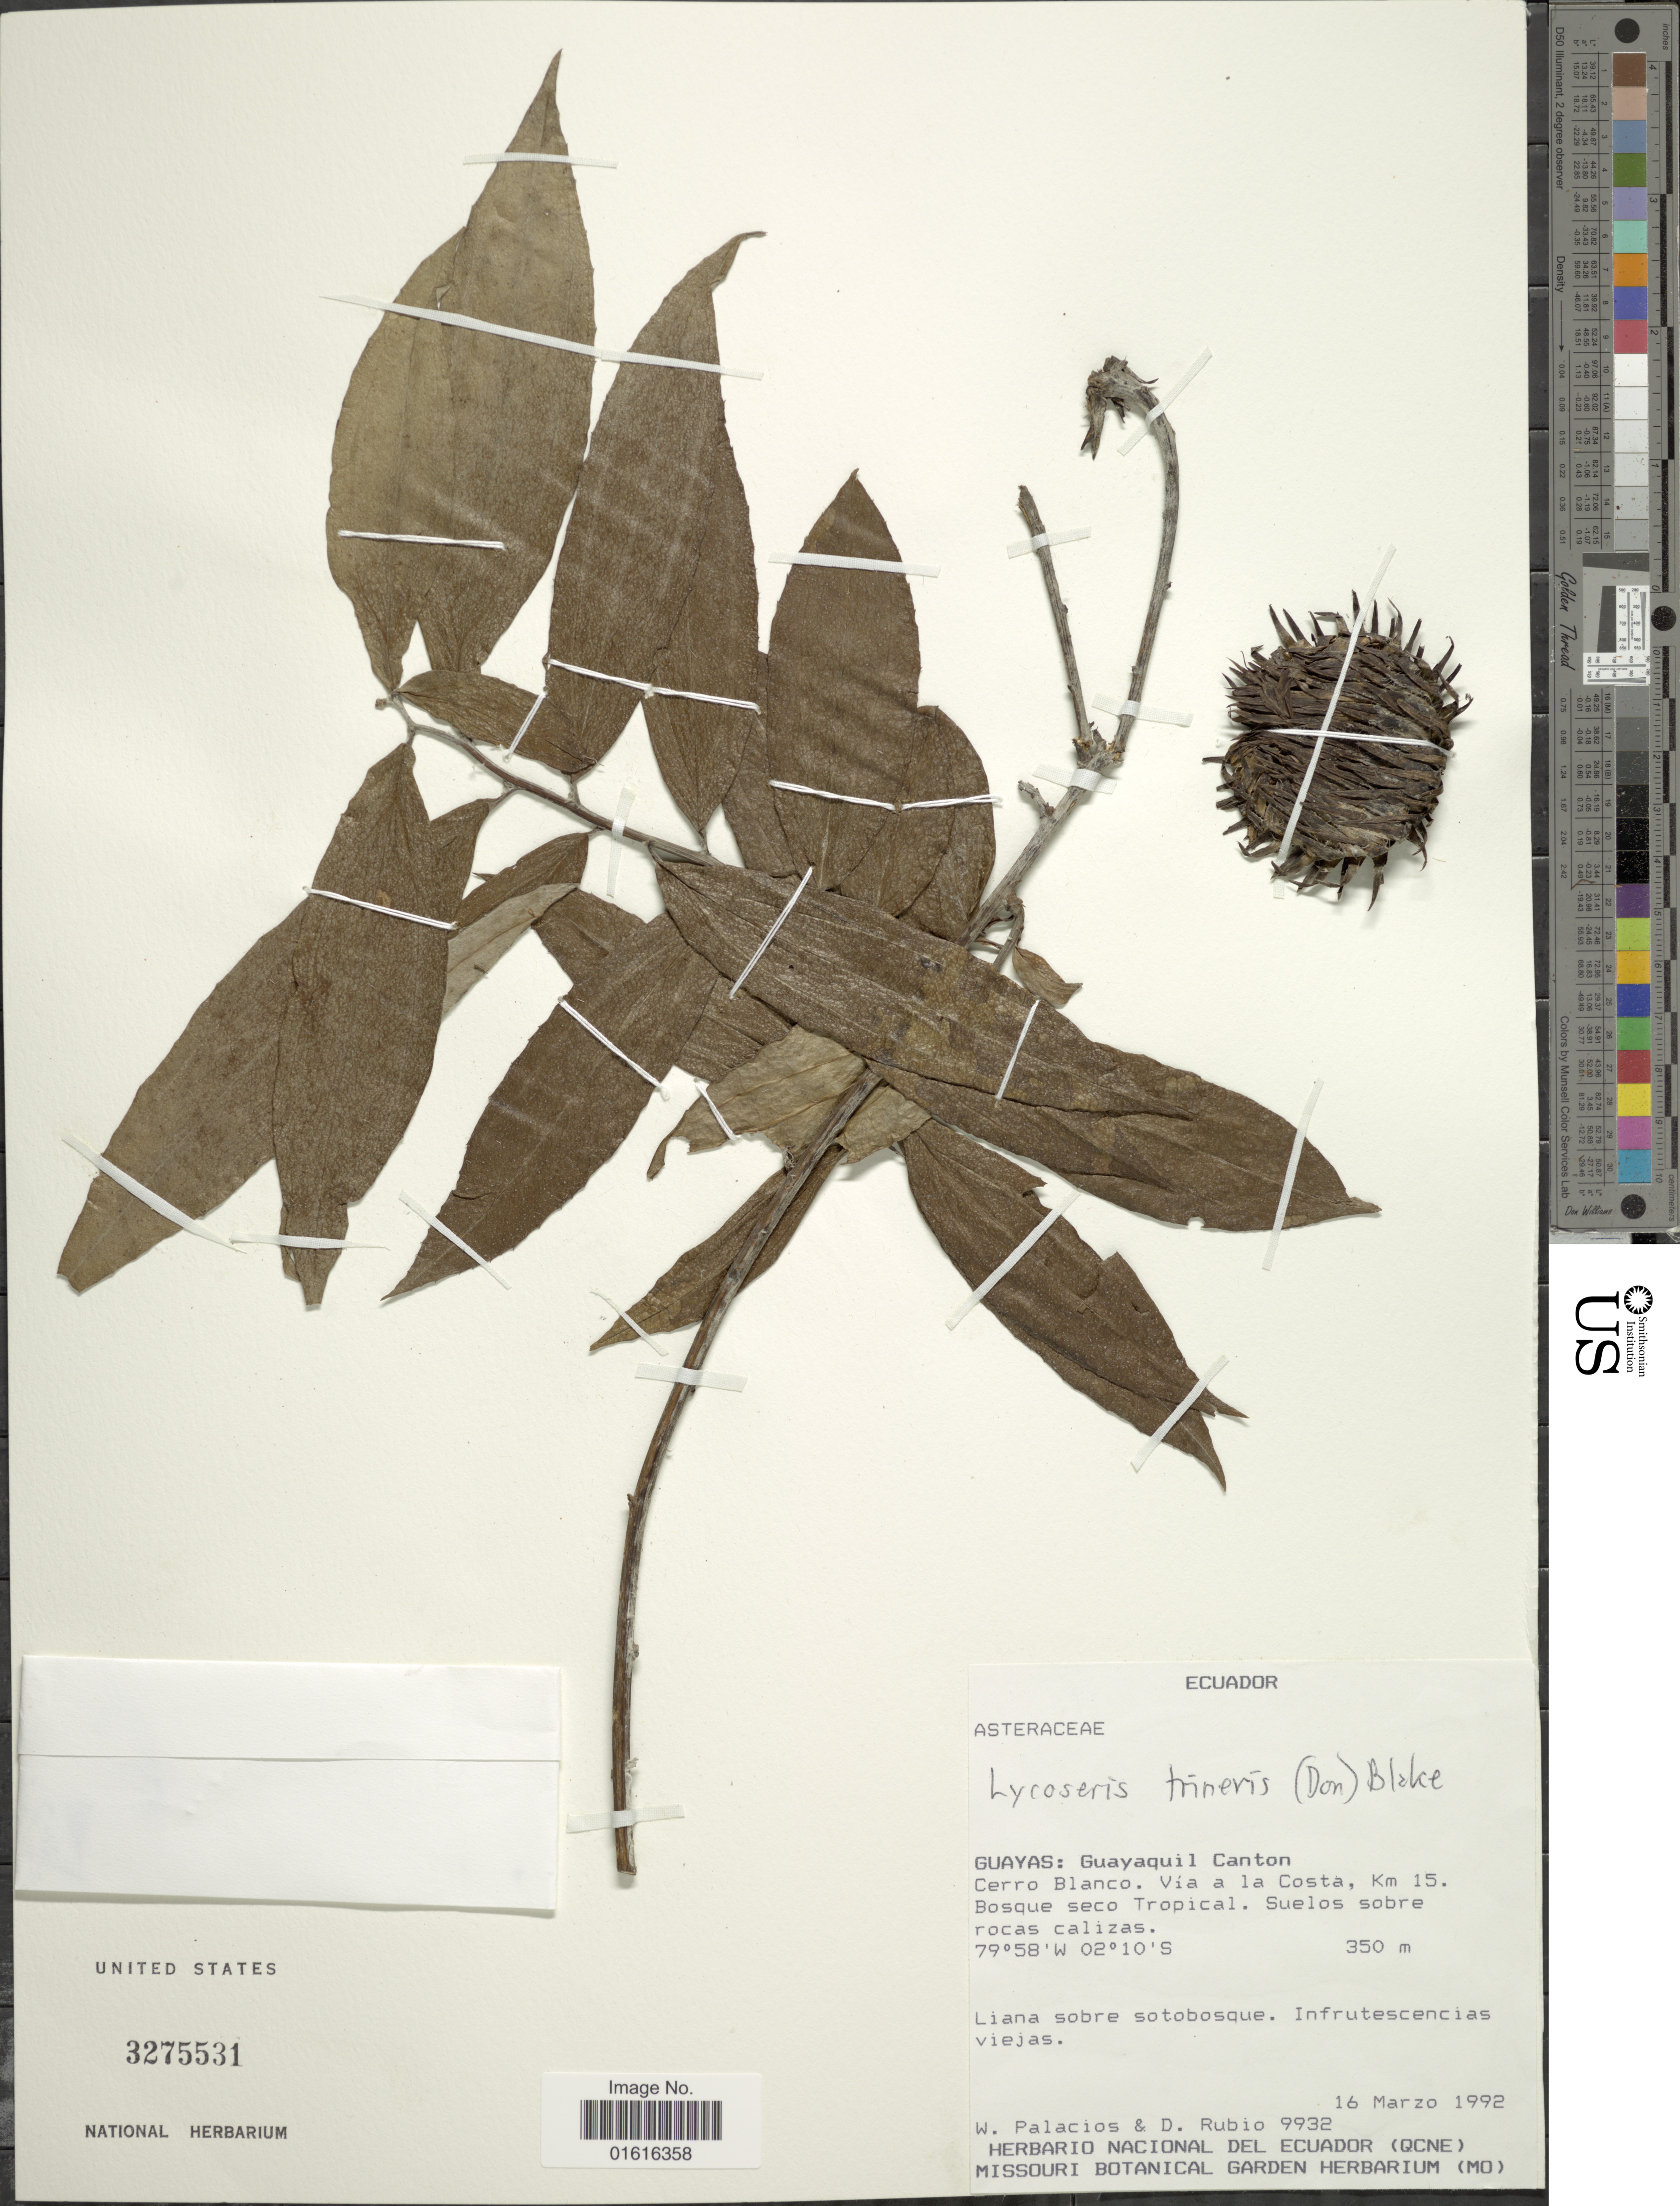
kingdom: Plantae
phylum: Tracheophyta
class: Magnoliopsida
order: Asterales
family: Asteraceae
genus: Lycoseris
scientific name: Lycoseris trinervis subsp. trinervis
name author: (D. Don) S.F. Blake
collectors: W. Palacios & D. Rubio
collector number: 9932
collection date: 1992-03-16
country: Ecuador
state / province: Guayas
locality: Guayaquil Canton, Cerro Blanco. Via a la Costa, km 15. Bosque seco Tropical. Suelos sobre rocas calizas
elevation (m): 350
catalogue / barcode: US 3275531